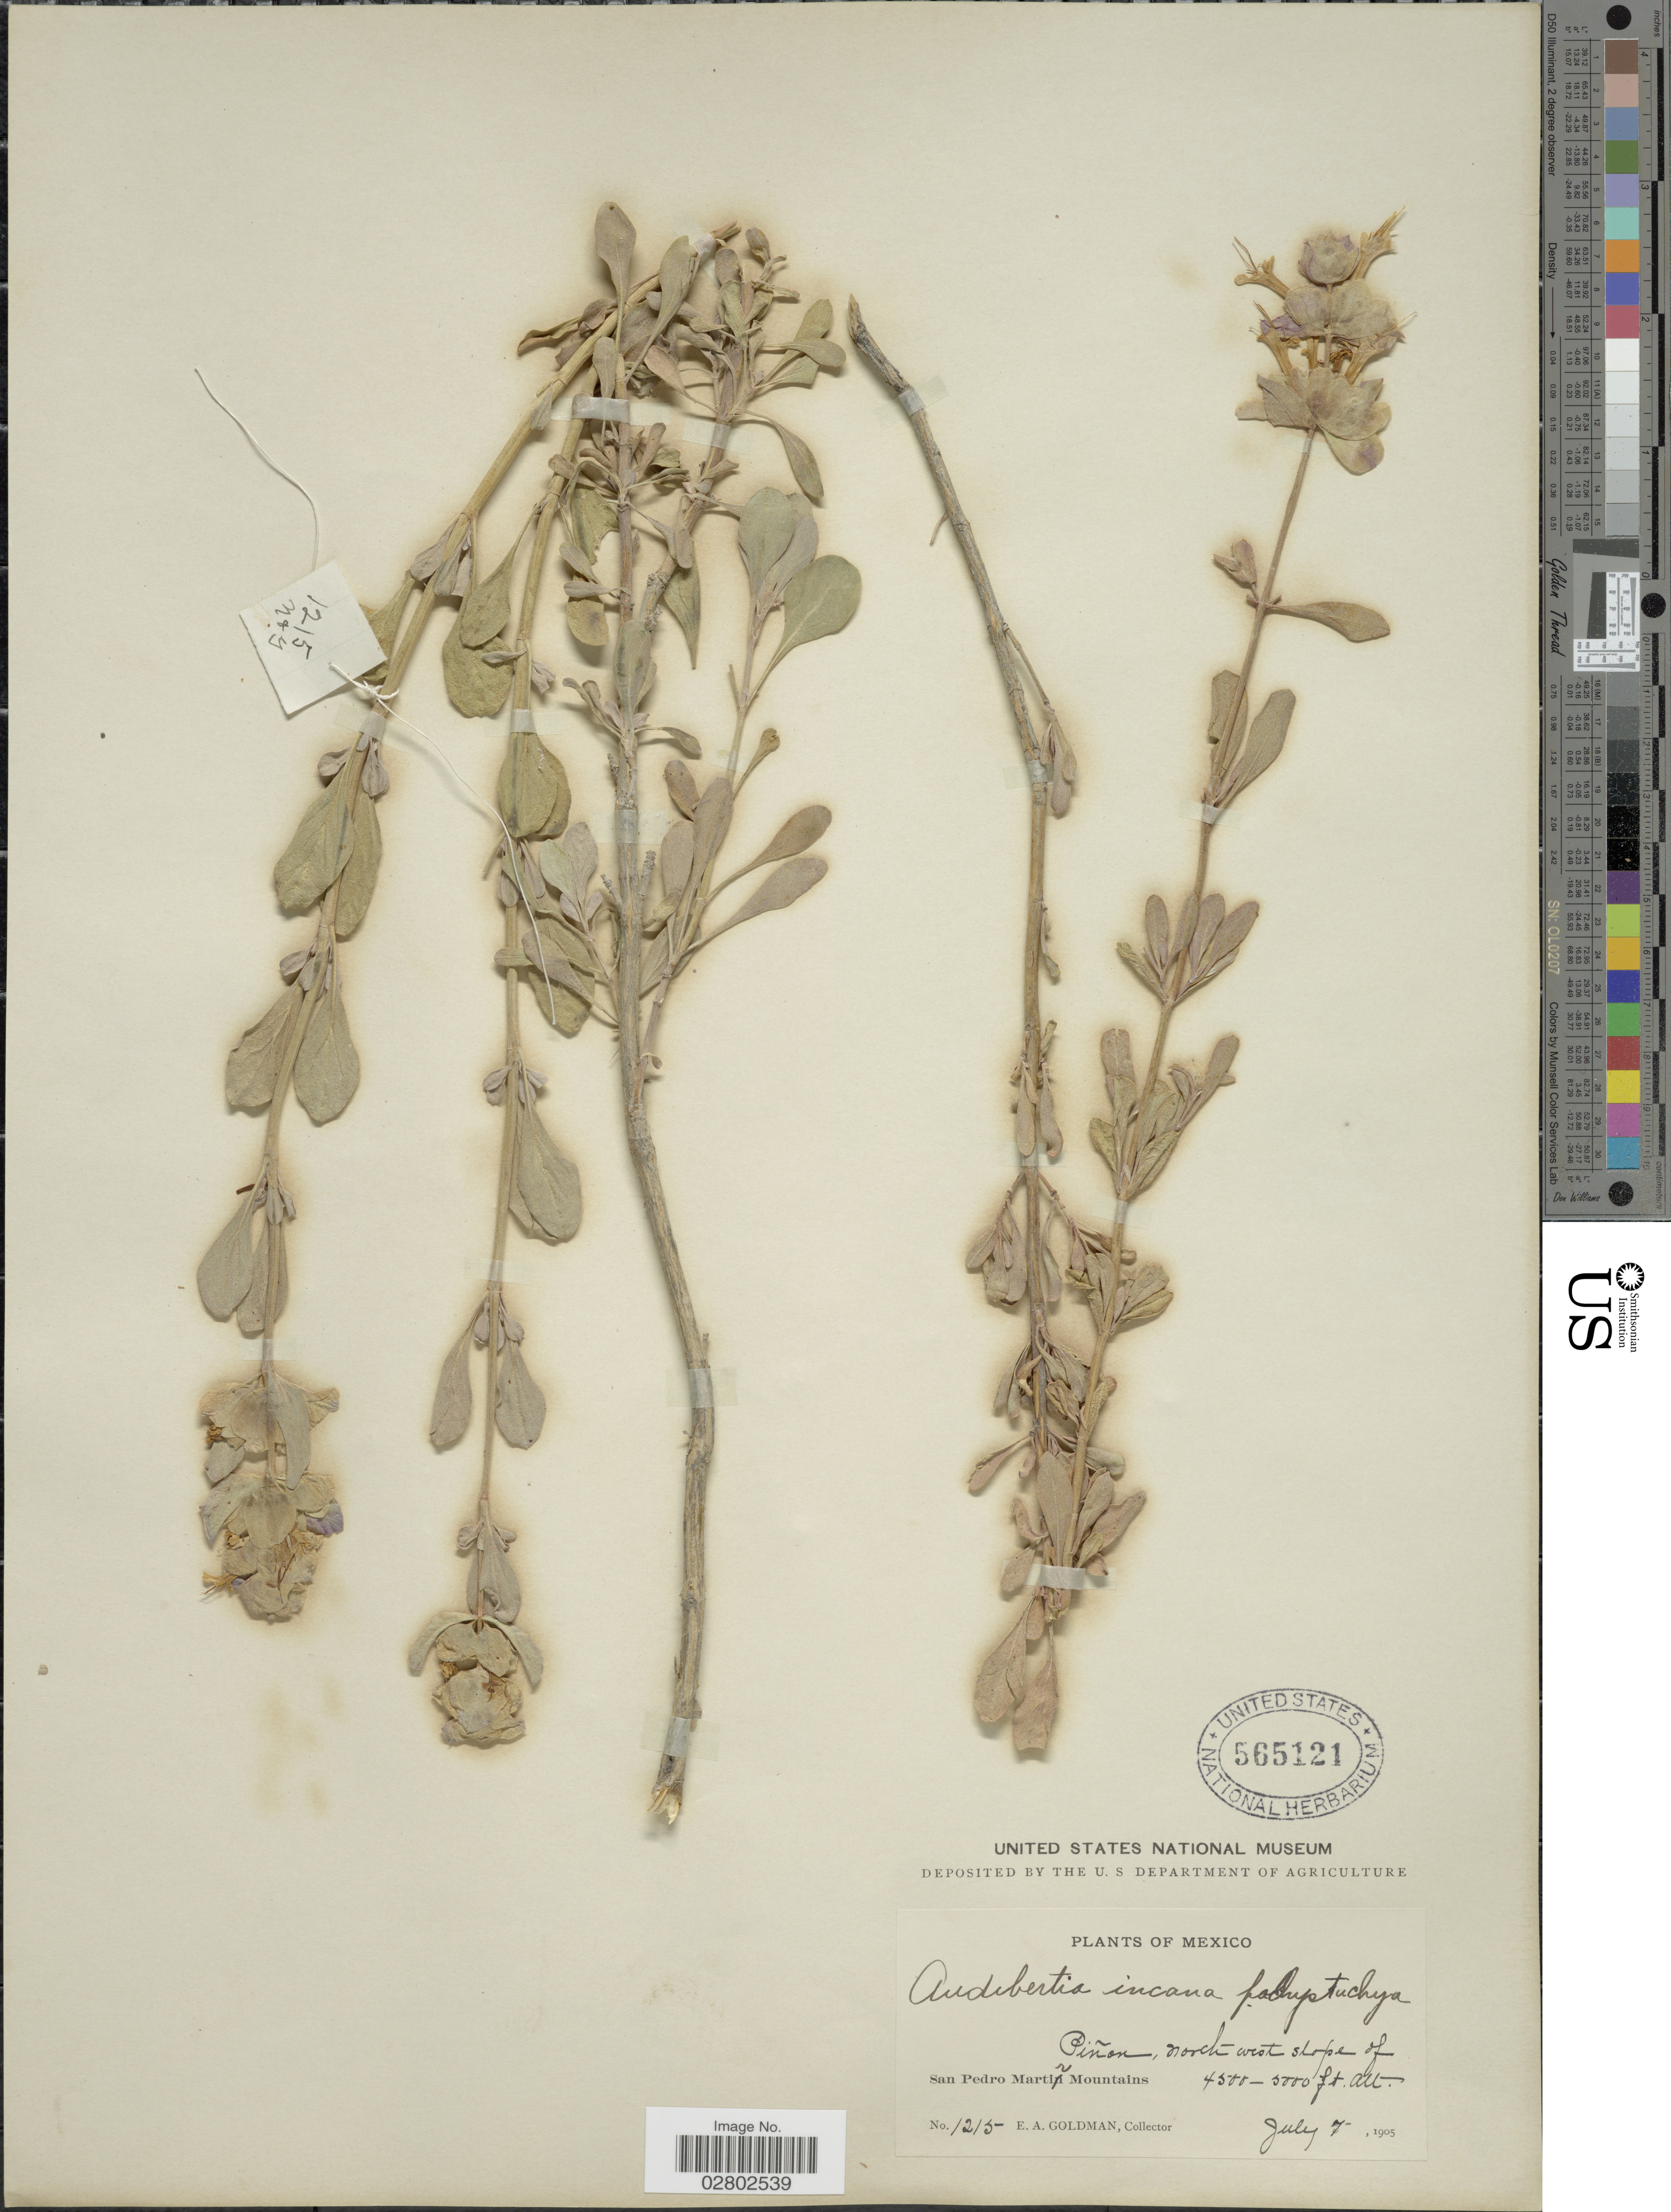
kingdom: Plantae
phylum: Tracheophyta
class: Magnoliopsida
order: Lamiales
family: Lamiaceae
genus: Salvia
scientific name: Salvia pachyphylla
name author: Epling ex Munz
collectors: E. A. Goldman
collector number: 1215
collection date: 1905-07-07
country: Mexico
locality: Piñon, north west slope of San Pedro Martir Mountains.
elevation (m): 1372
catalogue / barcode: US 565121